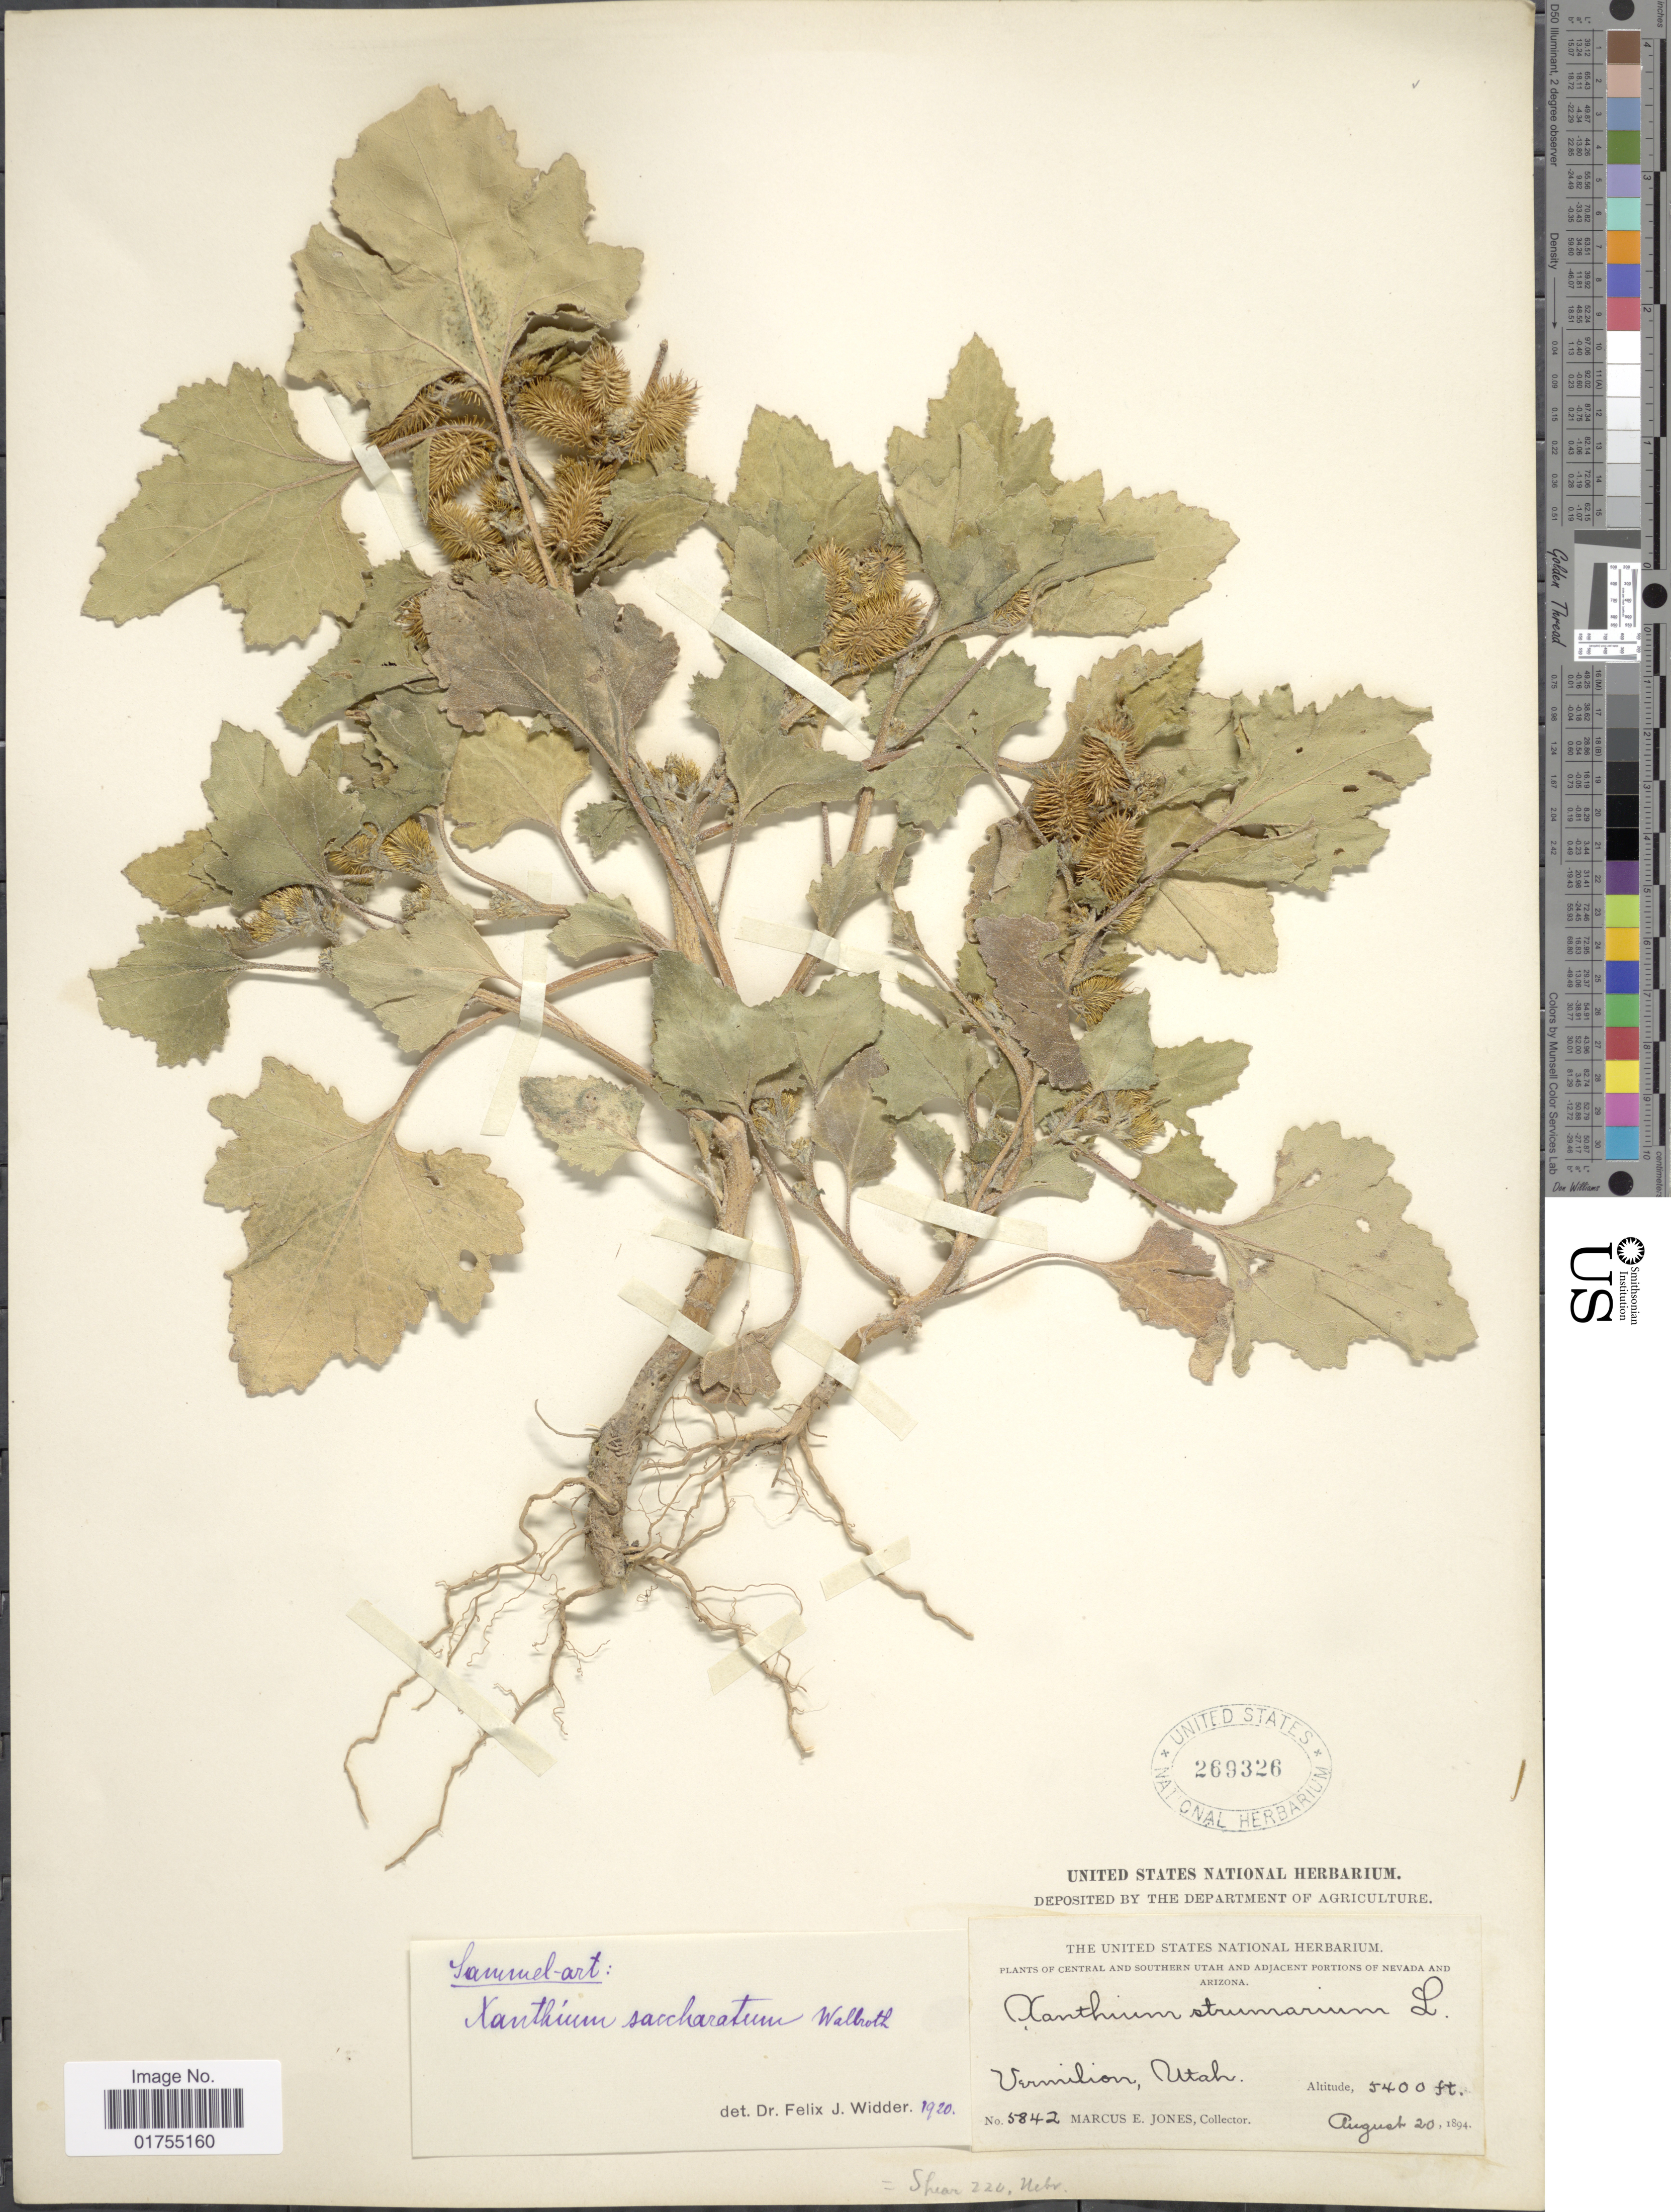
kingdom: Plantae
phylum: Tracheophyta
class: Magnoliopsida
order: Asterales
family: Asteraceae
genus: Xanthium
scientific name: Xanthium strumarium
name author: L.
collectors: M. E. Jones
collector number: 5842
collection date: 1894-08-20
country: United States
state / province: Utah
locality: Vermilion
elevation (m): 1646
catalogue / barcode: US 269326